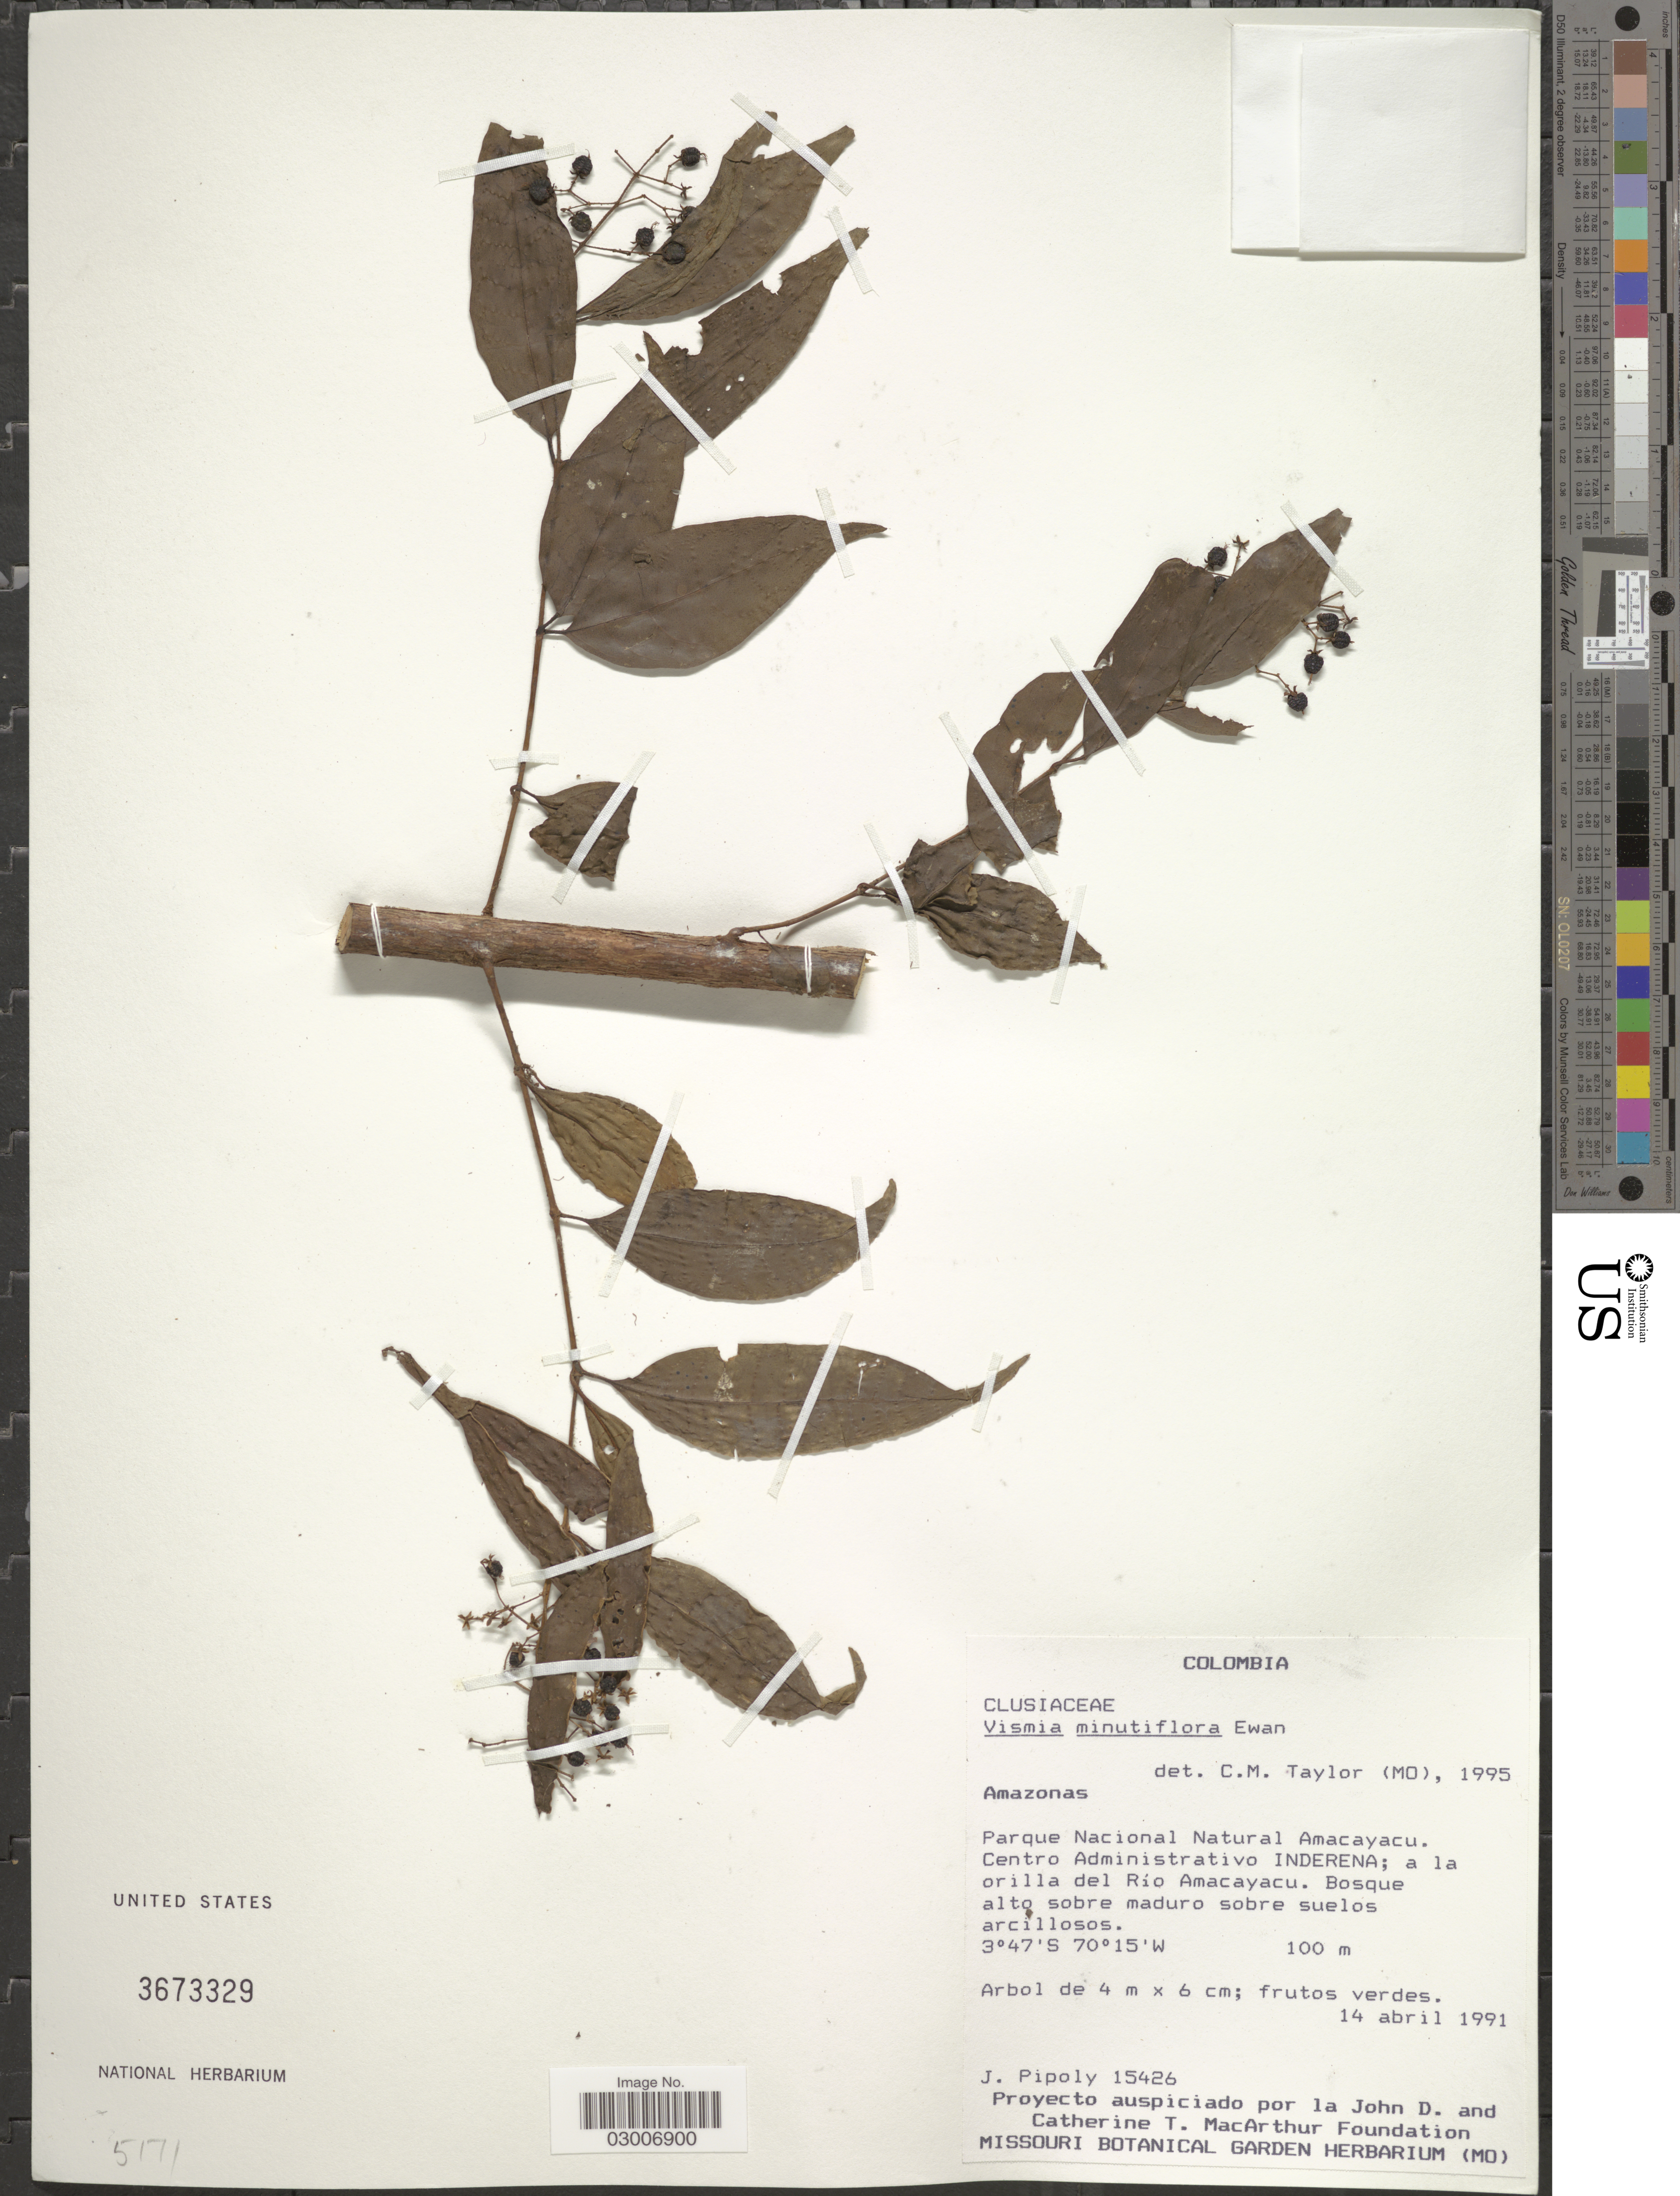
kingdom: Plantae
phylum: Tracheophyta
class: Magnoliopsida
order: Malpighiales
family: Hypericaceae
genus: Vismia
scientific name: Vismia minutiflora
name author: Ewan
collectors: J. J. Pipoly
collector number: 15426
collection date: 1991-04-14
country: Colombia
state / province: Amazônas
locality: Parque Nacional Natural Amacayacu. Centro Administrativo Inderena; a la orilla del Río Amacayacu.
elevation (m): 100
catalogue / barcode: US 3673329